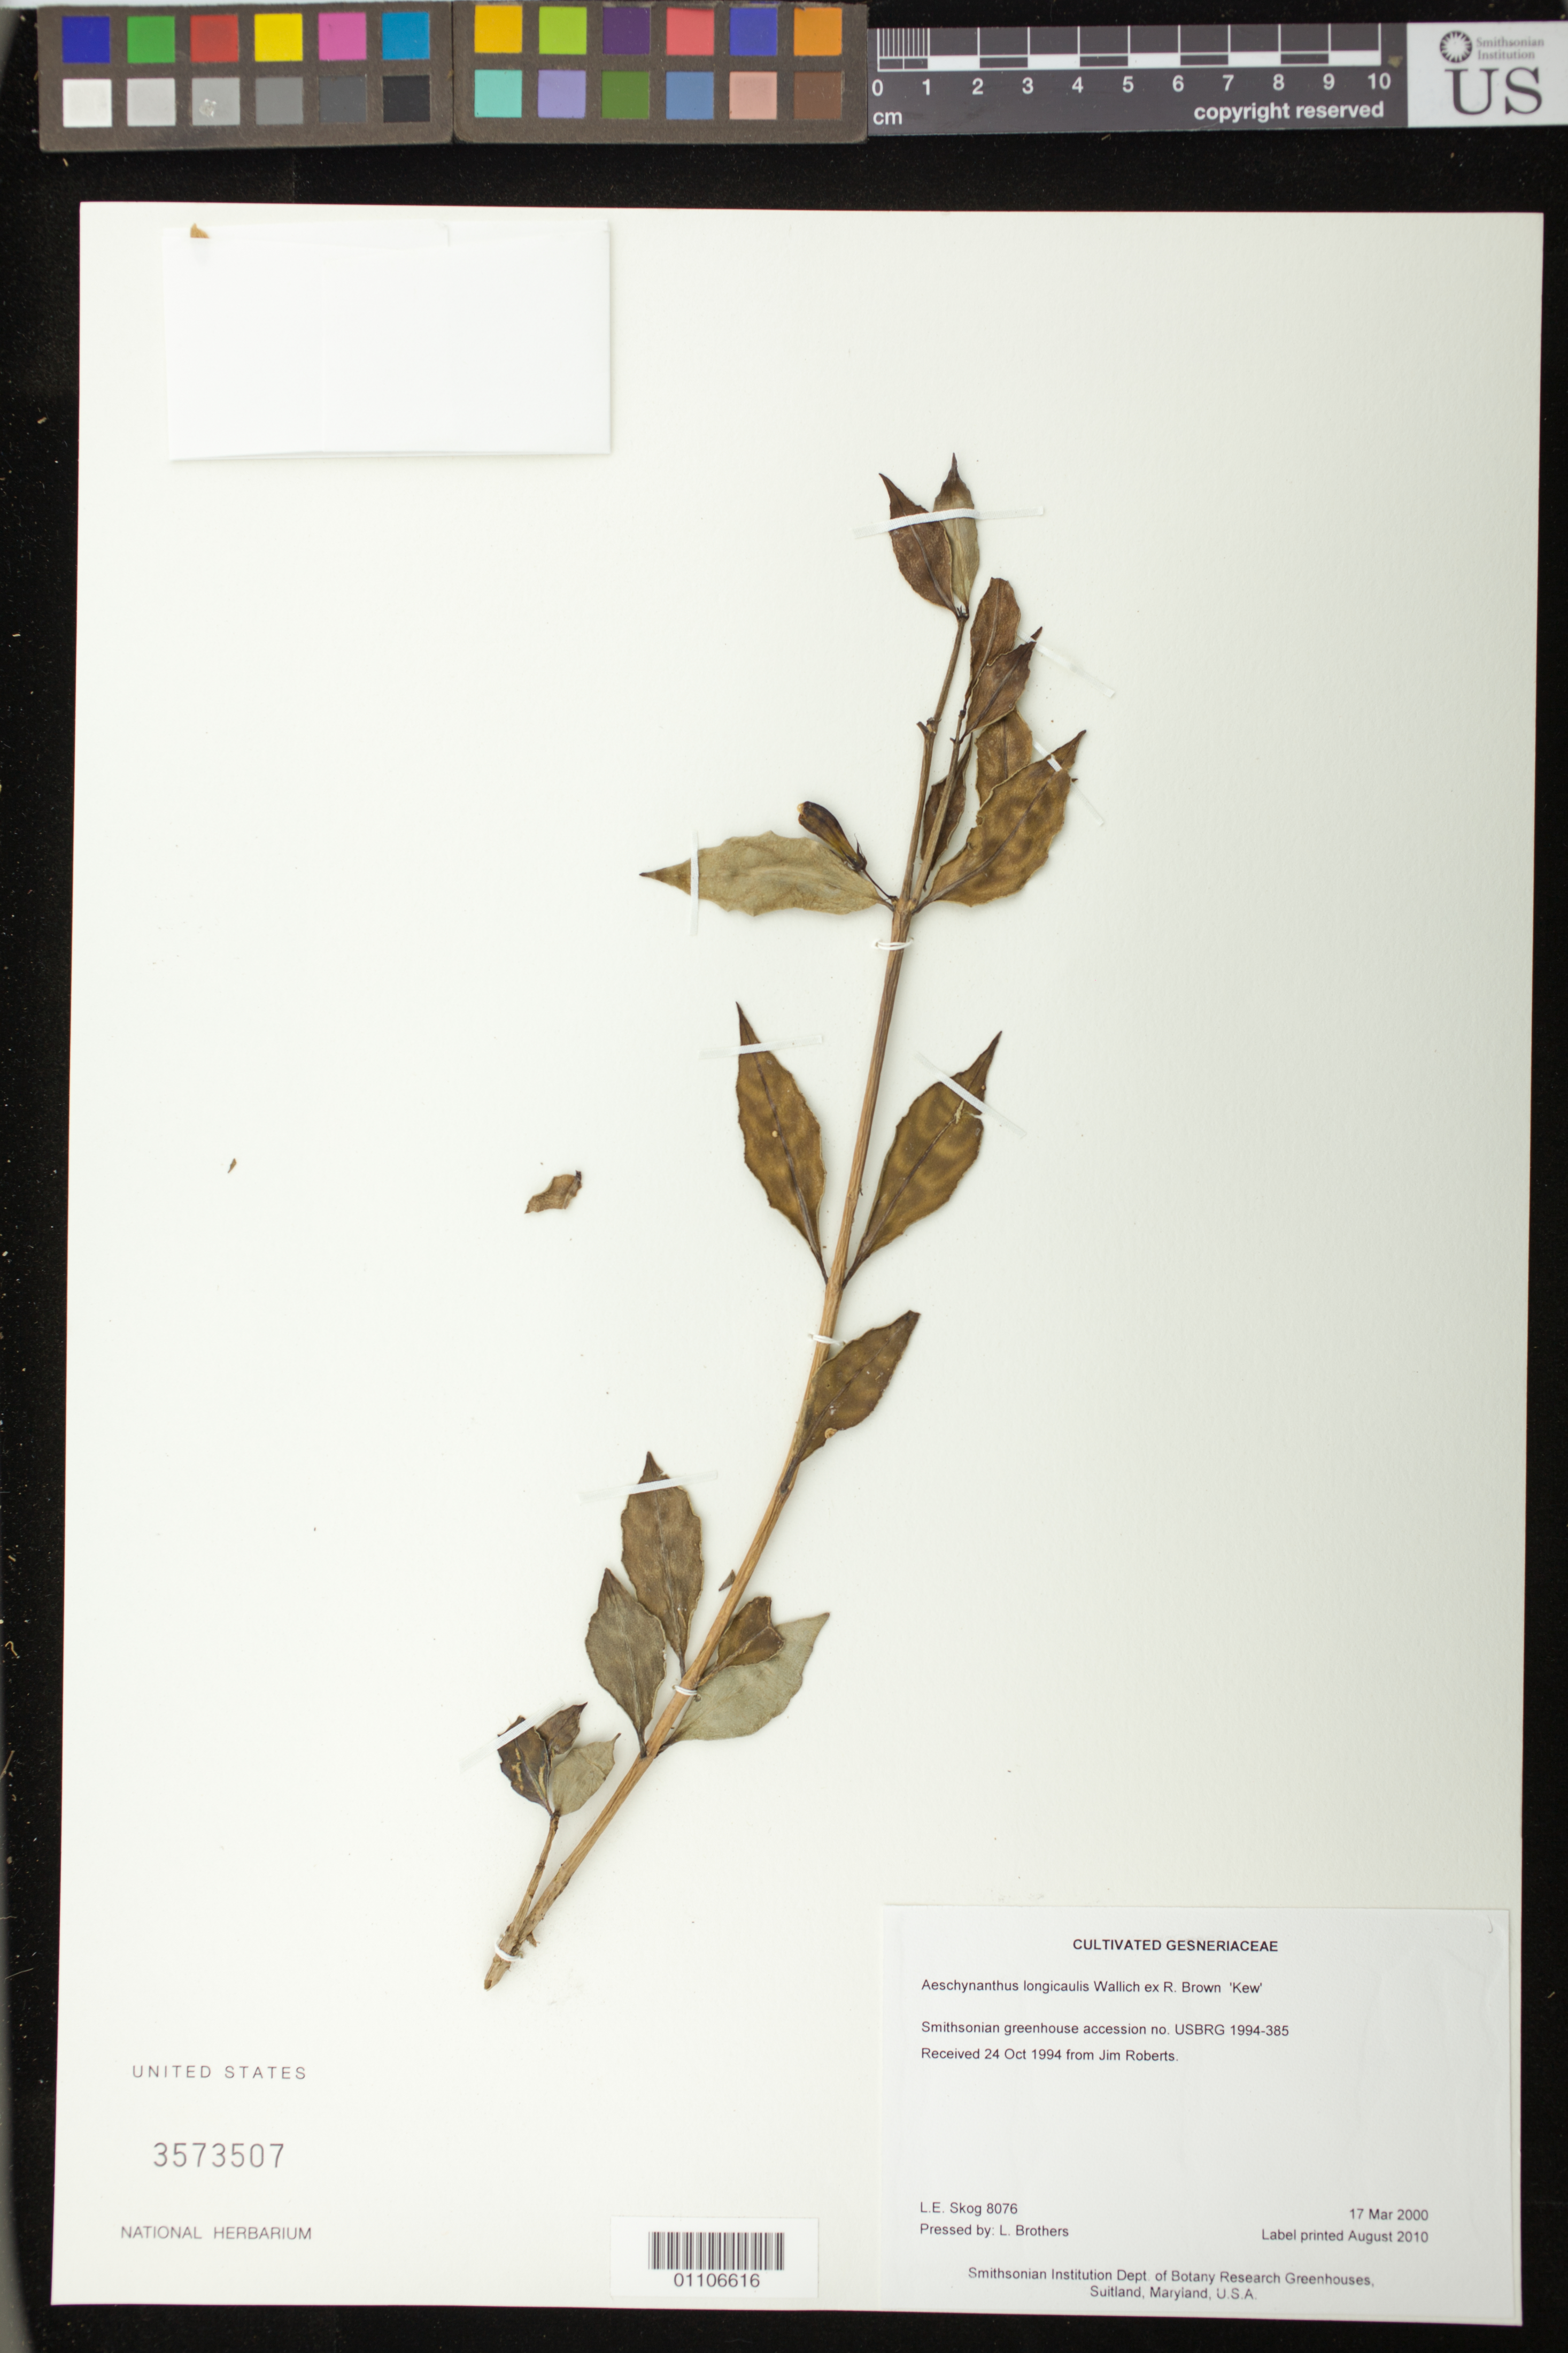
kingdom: Plantae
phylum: Tracheophyta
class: Magnoliopsida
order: Lamiales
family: Gesneriaceae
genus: Aeschynanthus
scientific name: Aeschynanthus longicaulis 'Kew'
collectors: L. E. Skog & L. Brothers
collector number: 8076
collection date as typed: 17 Mar 2000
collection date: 2000-03-17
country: United States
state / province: Maryland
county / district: Prince George's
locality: Smithsonian Institution Dept. of Botany Research Greenhouses, Suitland, Maryland, U.S.A.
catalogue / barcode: US 3573507